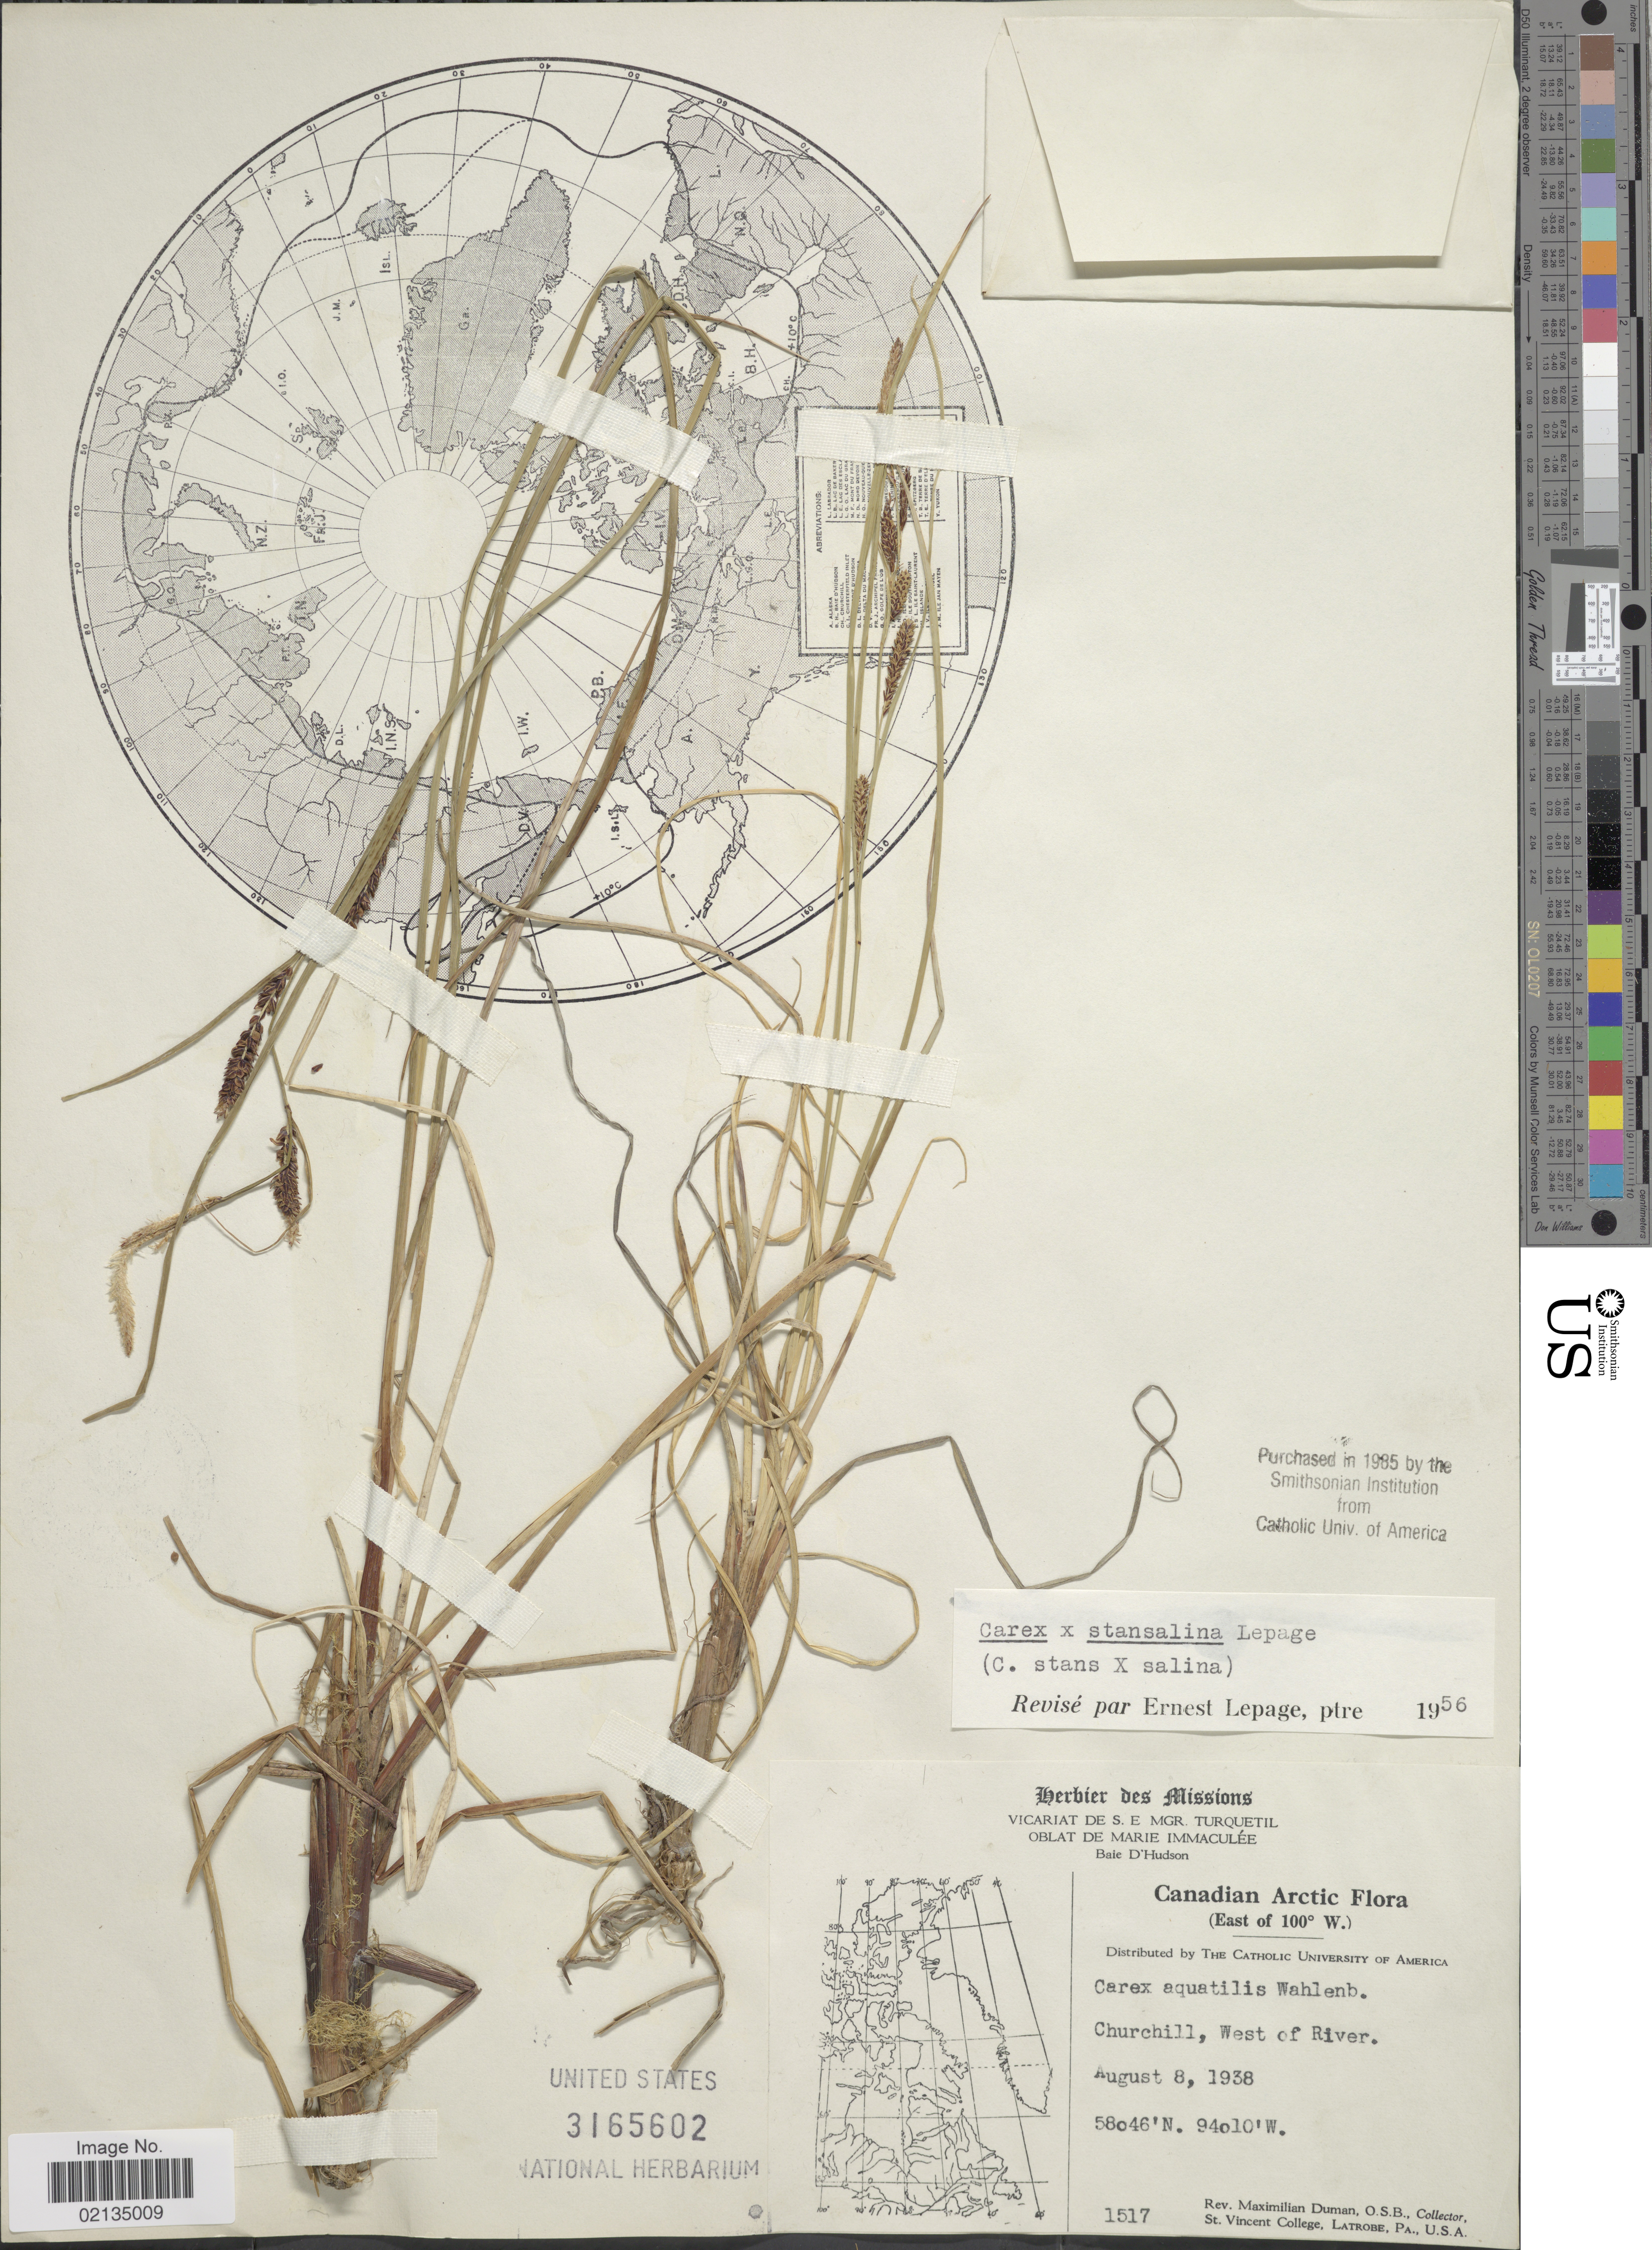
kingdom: Plantae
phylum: Tracheophyta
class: Liliopsida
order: Poales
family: Cyperaceae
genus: Carex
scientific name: Carex aquatilis var. minor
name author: Boott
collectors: M. Duman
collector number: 1517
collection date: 1938-08-08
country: Canada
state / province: Manitoba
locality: Canadian Arctic. (East of 100ºW), Churchill, West of River.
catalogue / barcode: US 3165602